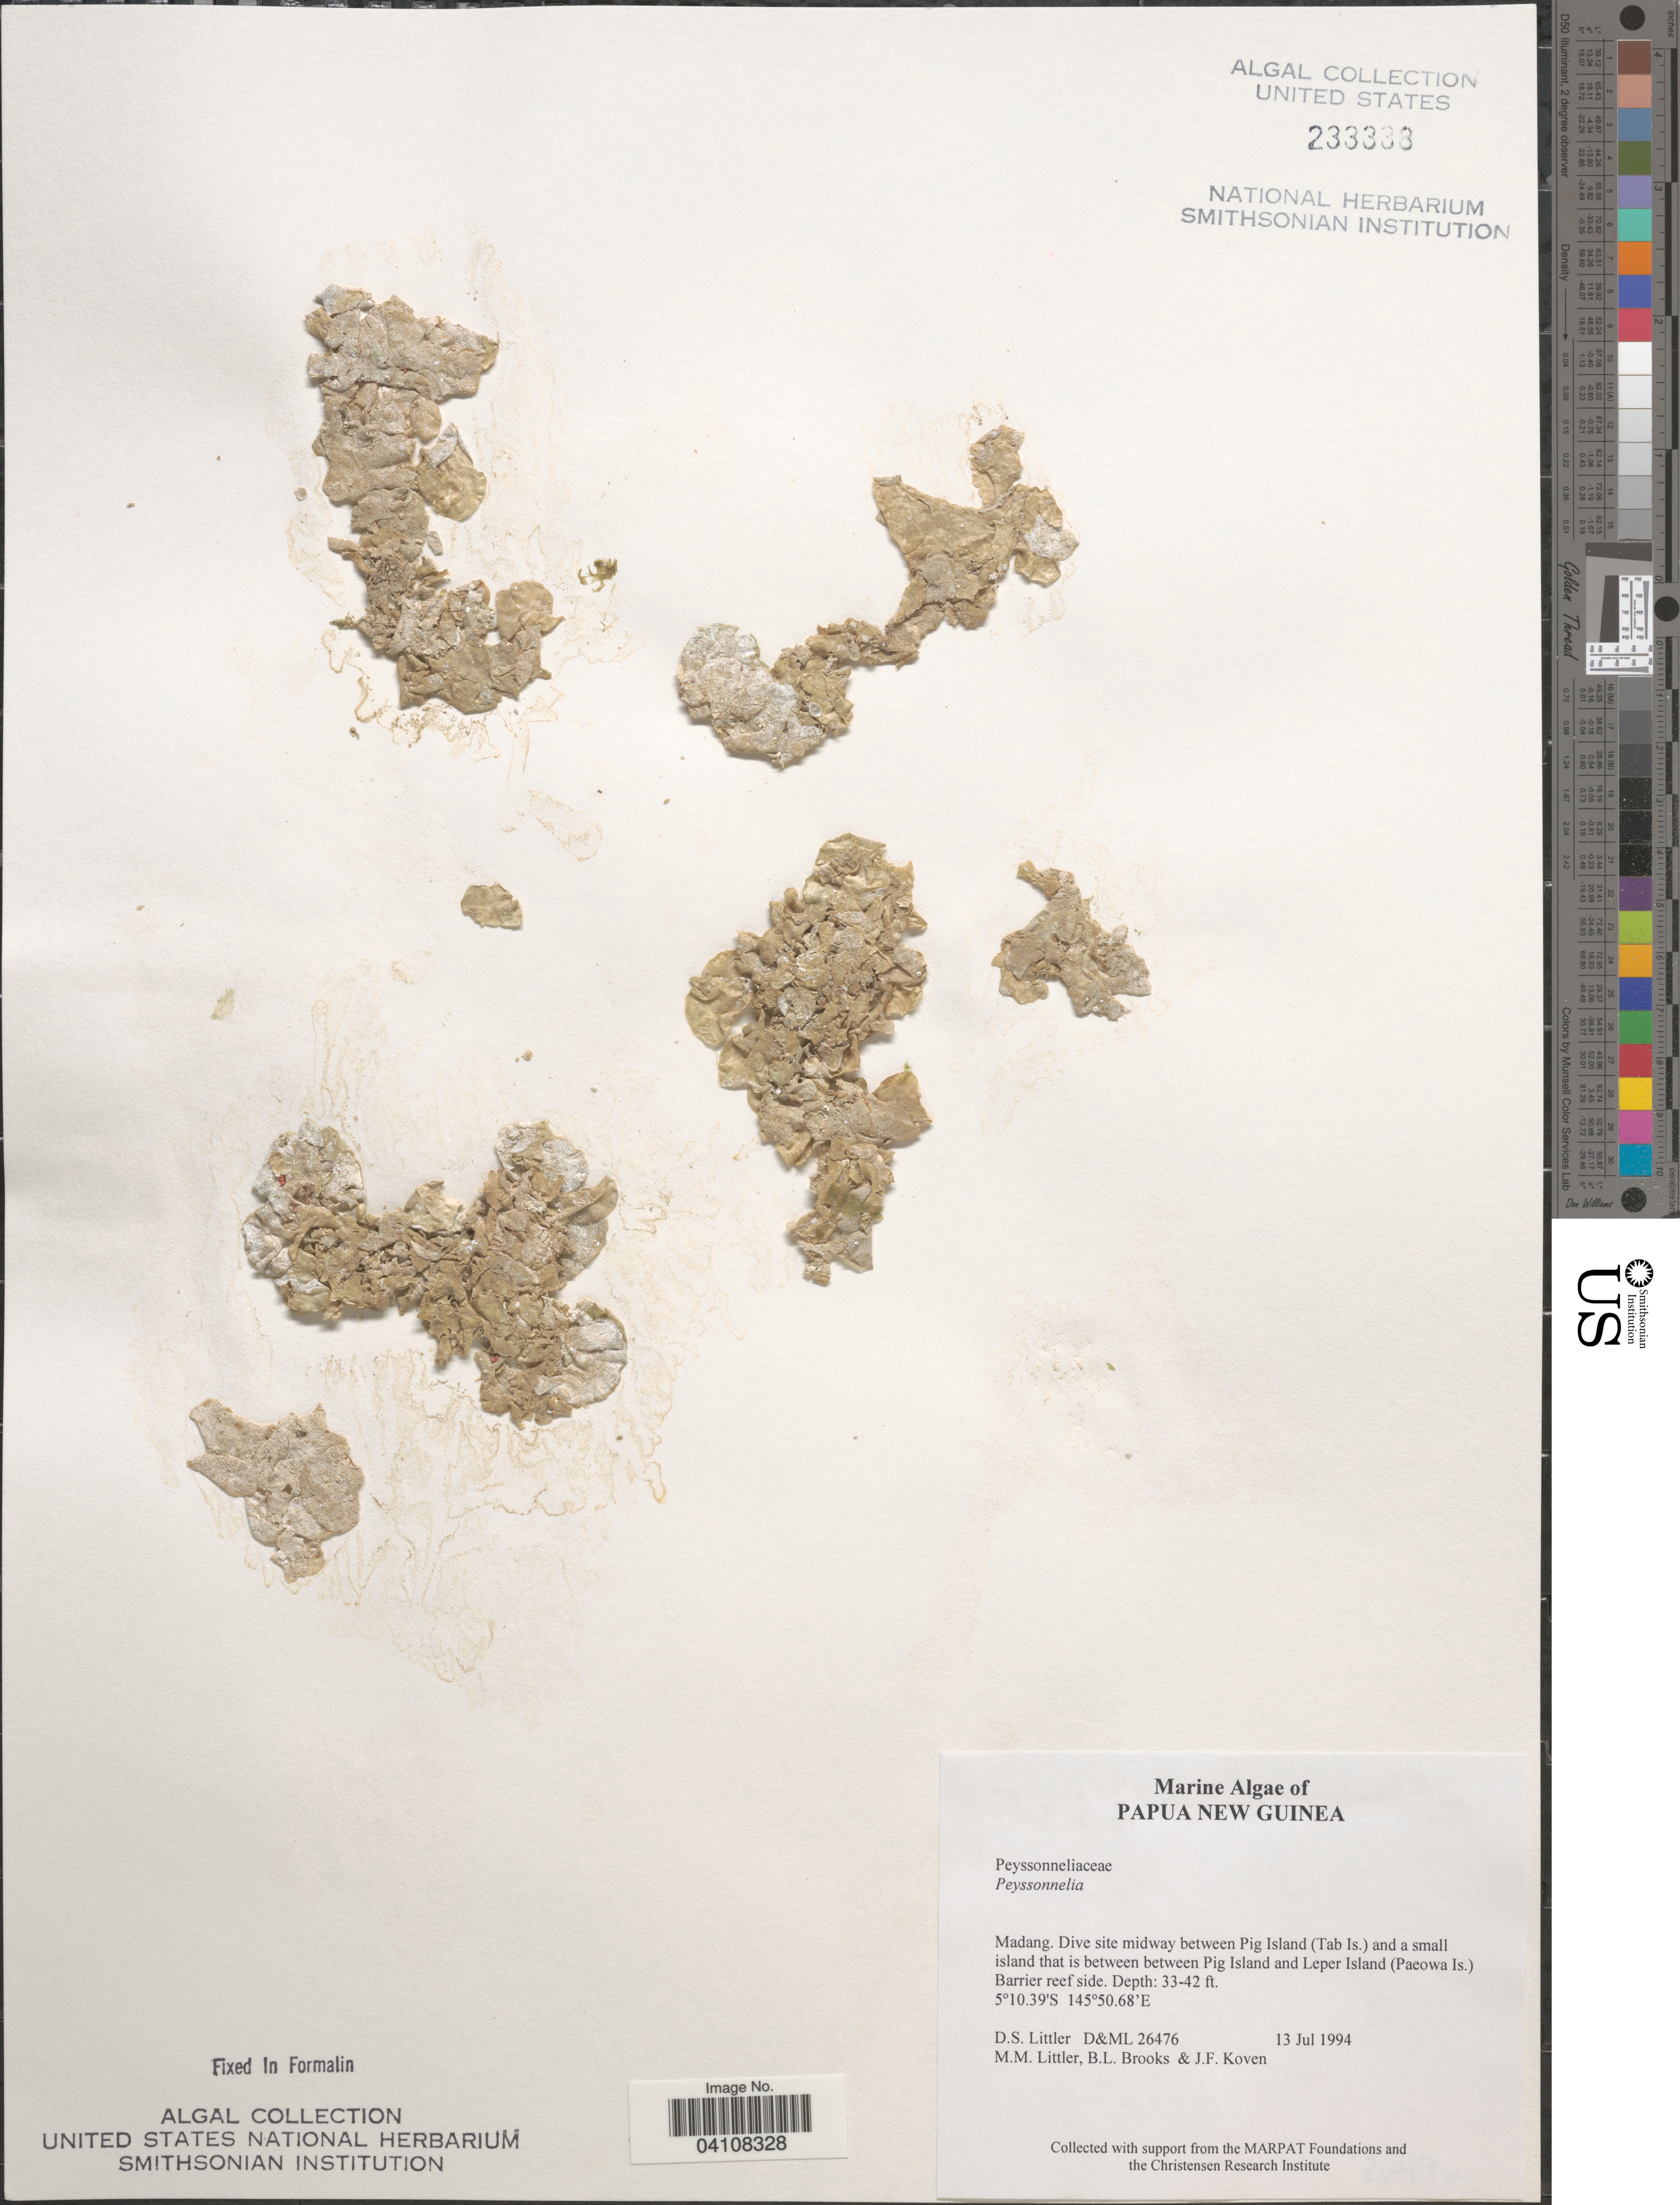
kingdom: Plantae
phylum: Rhodophyta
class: Florideophyceae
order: Peyssonneliales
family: Peyssonneliaceae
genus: Peyssonnelia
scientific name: Peyssonnelia sp.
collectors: D. S. Littler, B. Brooks & J. Koven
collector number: D&ML26476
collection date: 1994-07-13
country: Papua New Guinea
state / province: Madang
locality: Dive site midway between Pig Island (Tab Is.) and a small island that is between between Pig Island and Leper Island (Paeowa Is.) Barrier reef side.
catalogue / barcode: US 233338